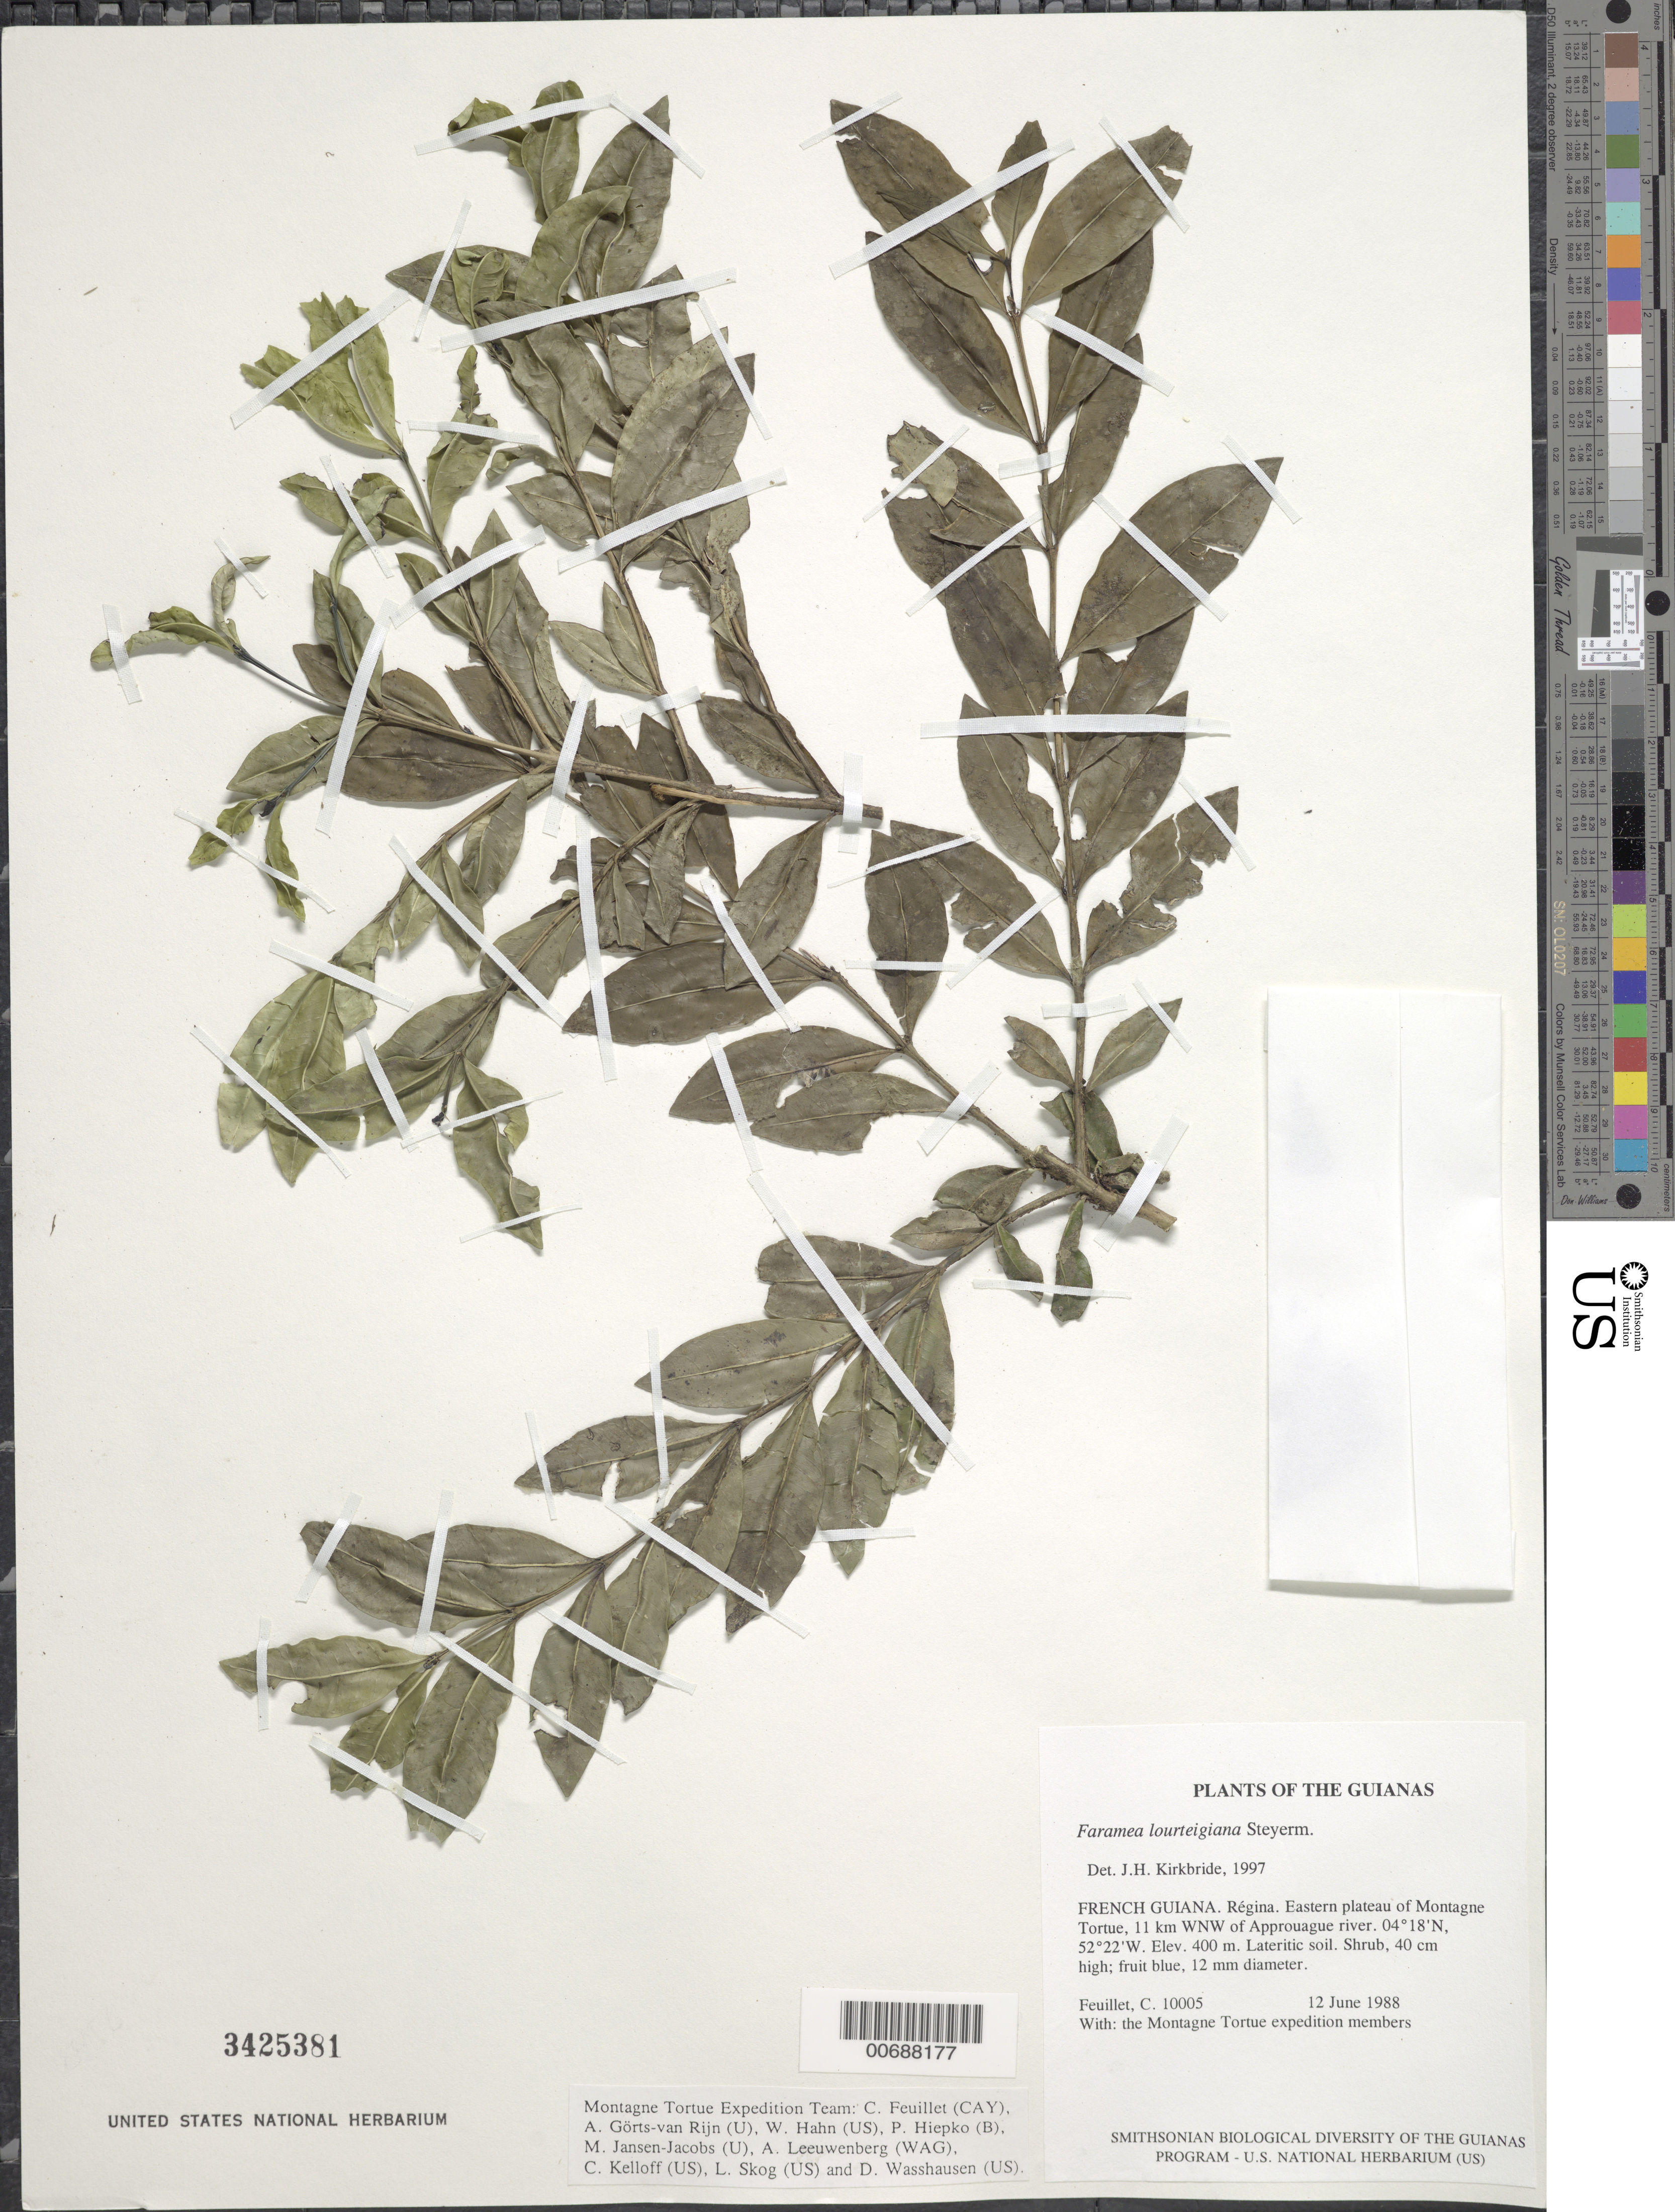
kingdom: Plantae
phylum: Tracheophyta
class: Magnoliopsida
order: Gentianales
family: Rubiaceae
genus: Faramea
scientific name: Faramea lourteigiana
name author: Steyerm.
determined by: Kirkbride, J. H.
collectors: C. Feuillet & Montagne Torte Exped. members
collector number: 10005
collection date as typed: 12 June 1988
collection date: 1988-06-12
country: French Guiana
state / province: Cayenne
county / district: Regina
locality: Eastern plateau of Montagne Tortue, 11 km WNW of Approuague river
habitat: Lateritic soil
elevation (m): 400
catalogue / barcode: US 3425381